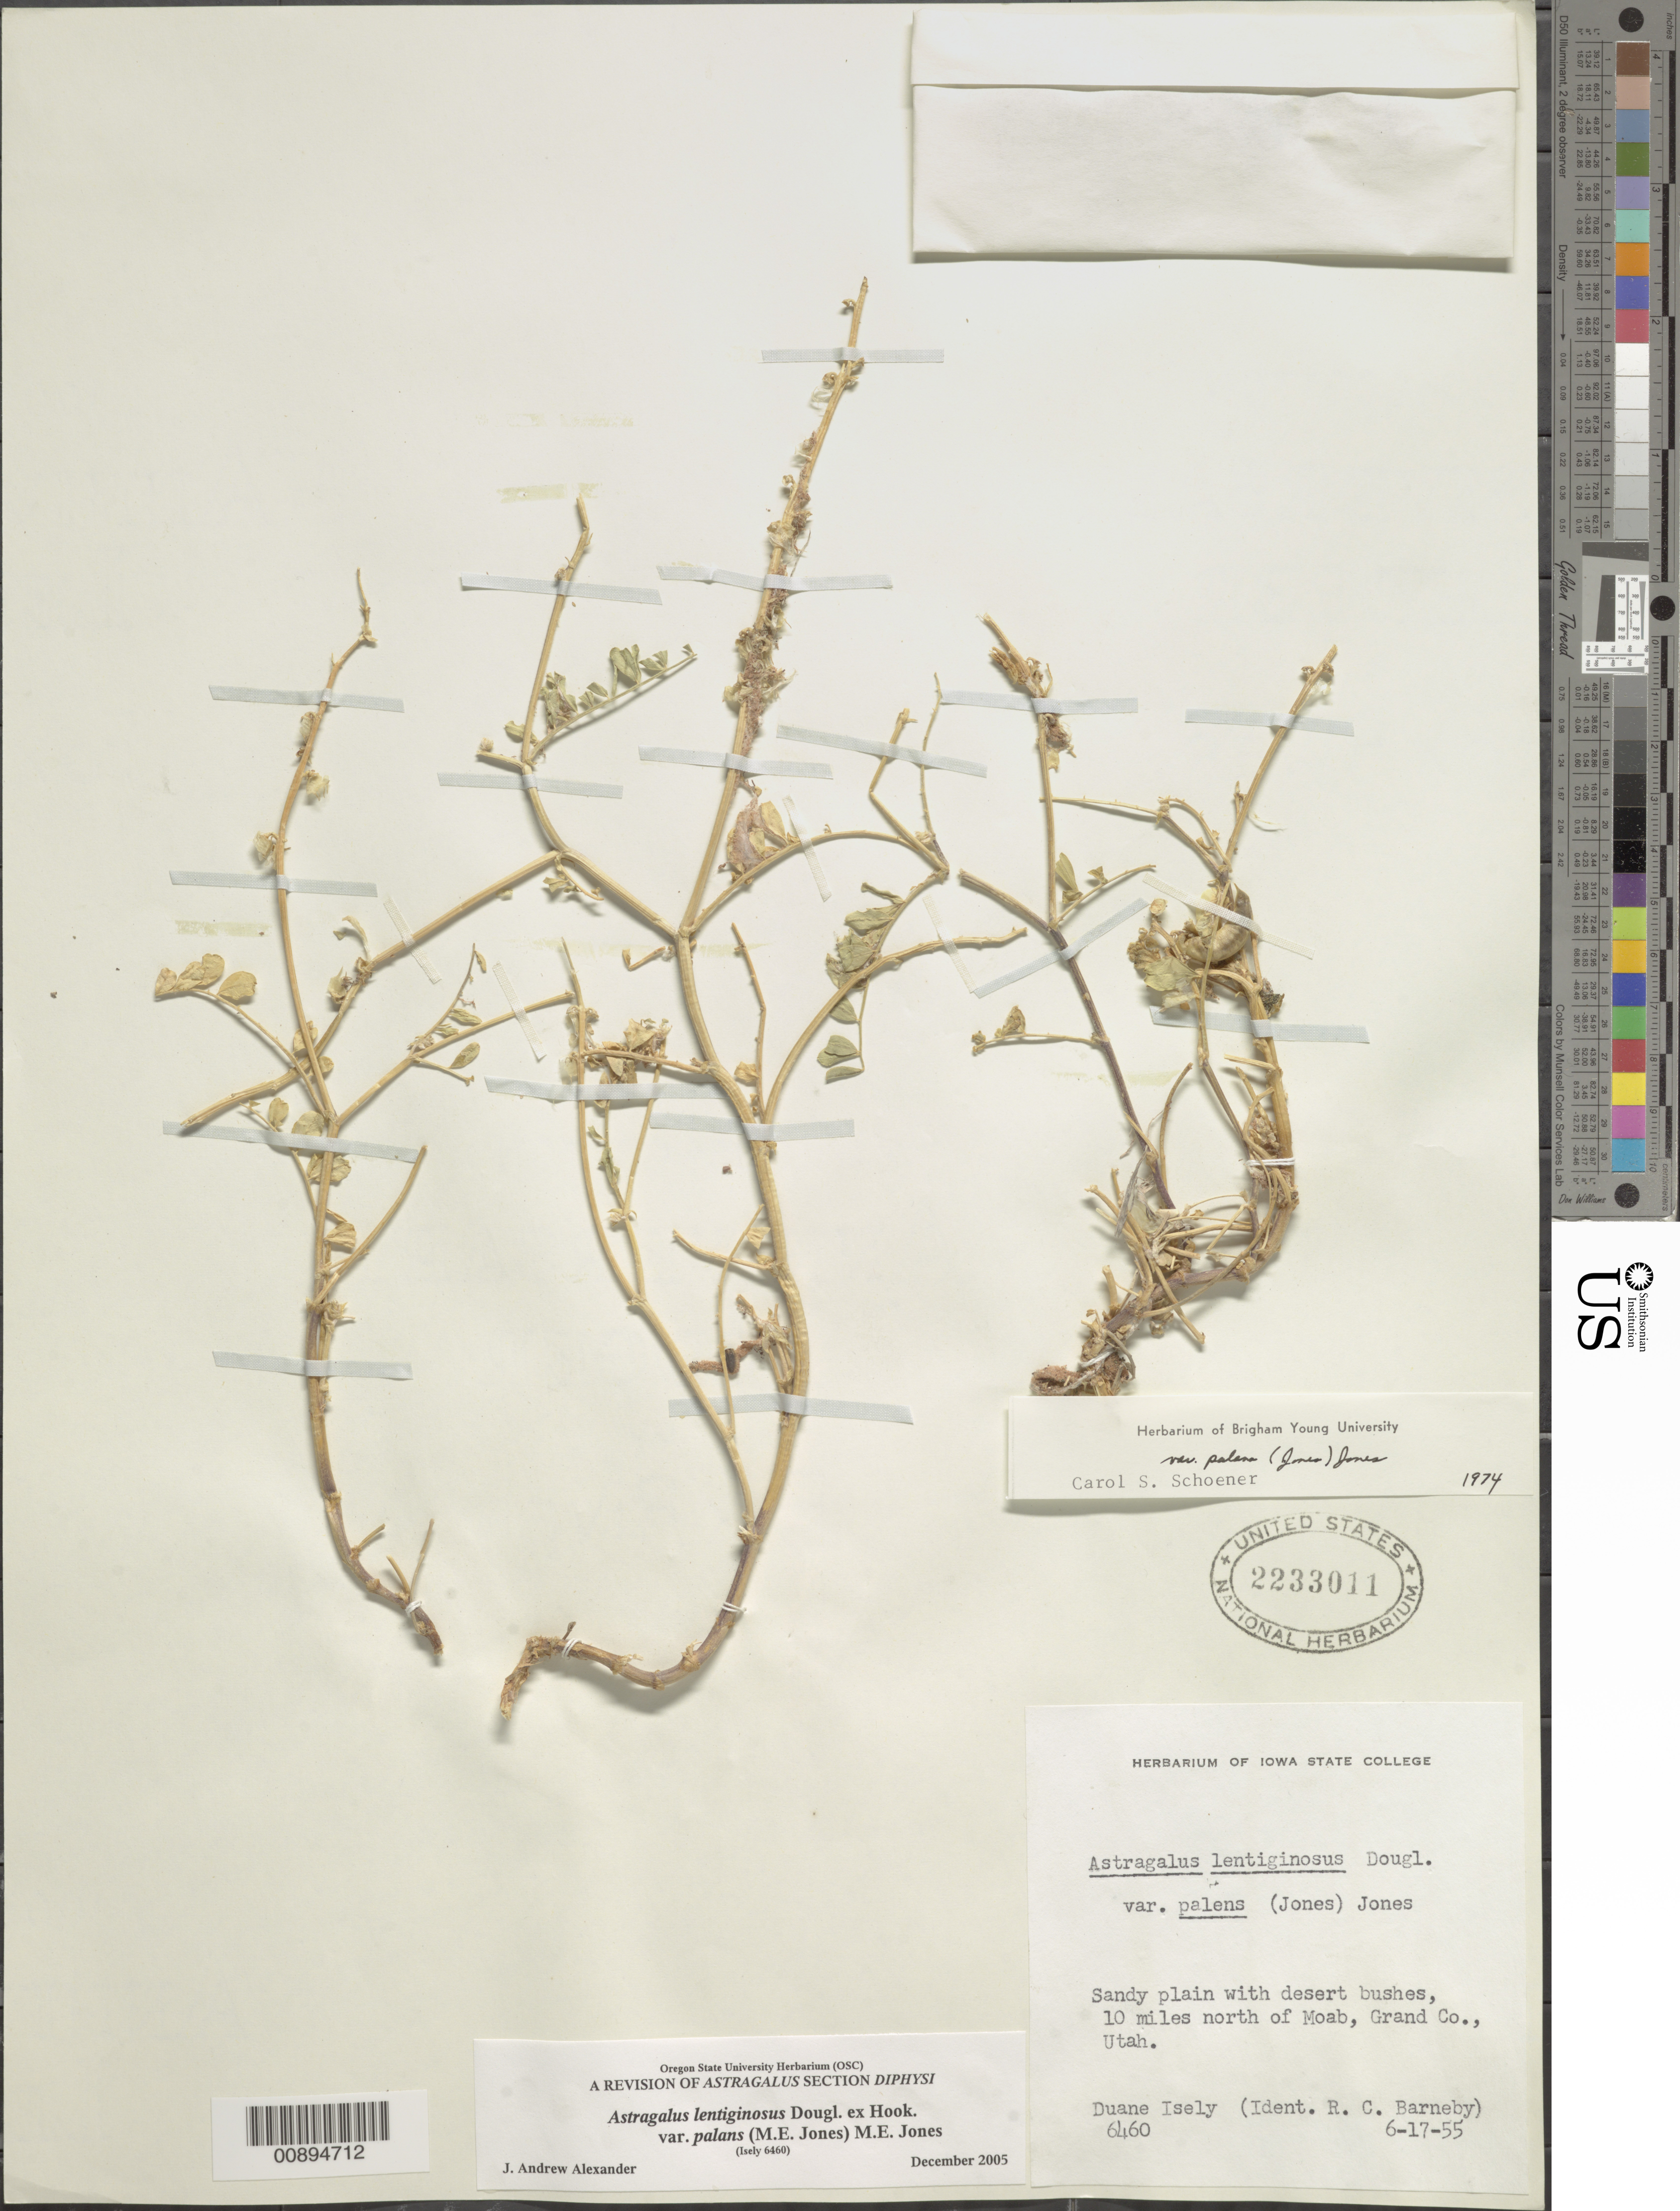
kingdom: Plantae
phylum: Tracheophyta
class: Magnoliopsida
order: Fabales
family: Fabaceae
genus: Astragalus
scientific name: Astragalus lentiginosus var. palans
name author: (M.E. Jones) M.E. Jones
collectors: D. Isely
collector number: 6460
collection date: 1955-06-17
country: United States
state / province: Utah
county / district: Grand County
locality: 10 miles N of Moab.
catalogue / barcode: US 2233011